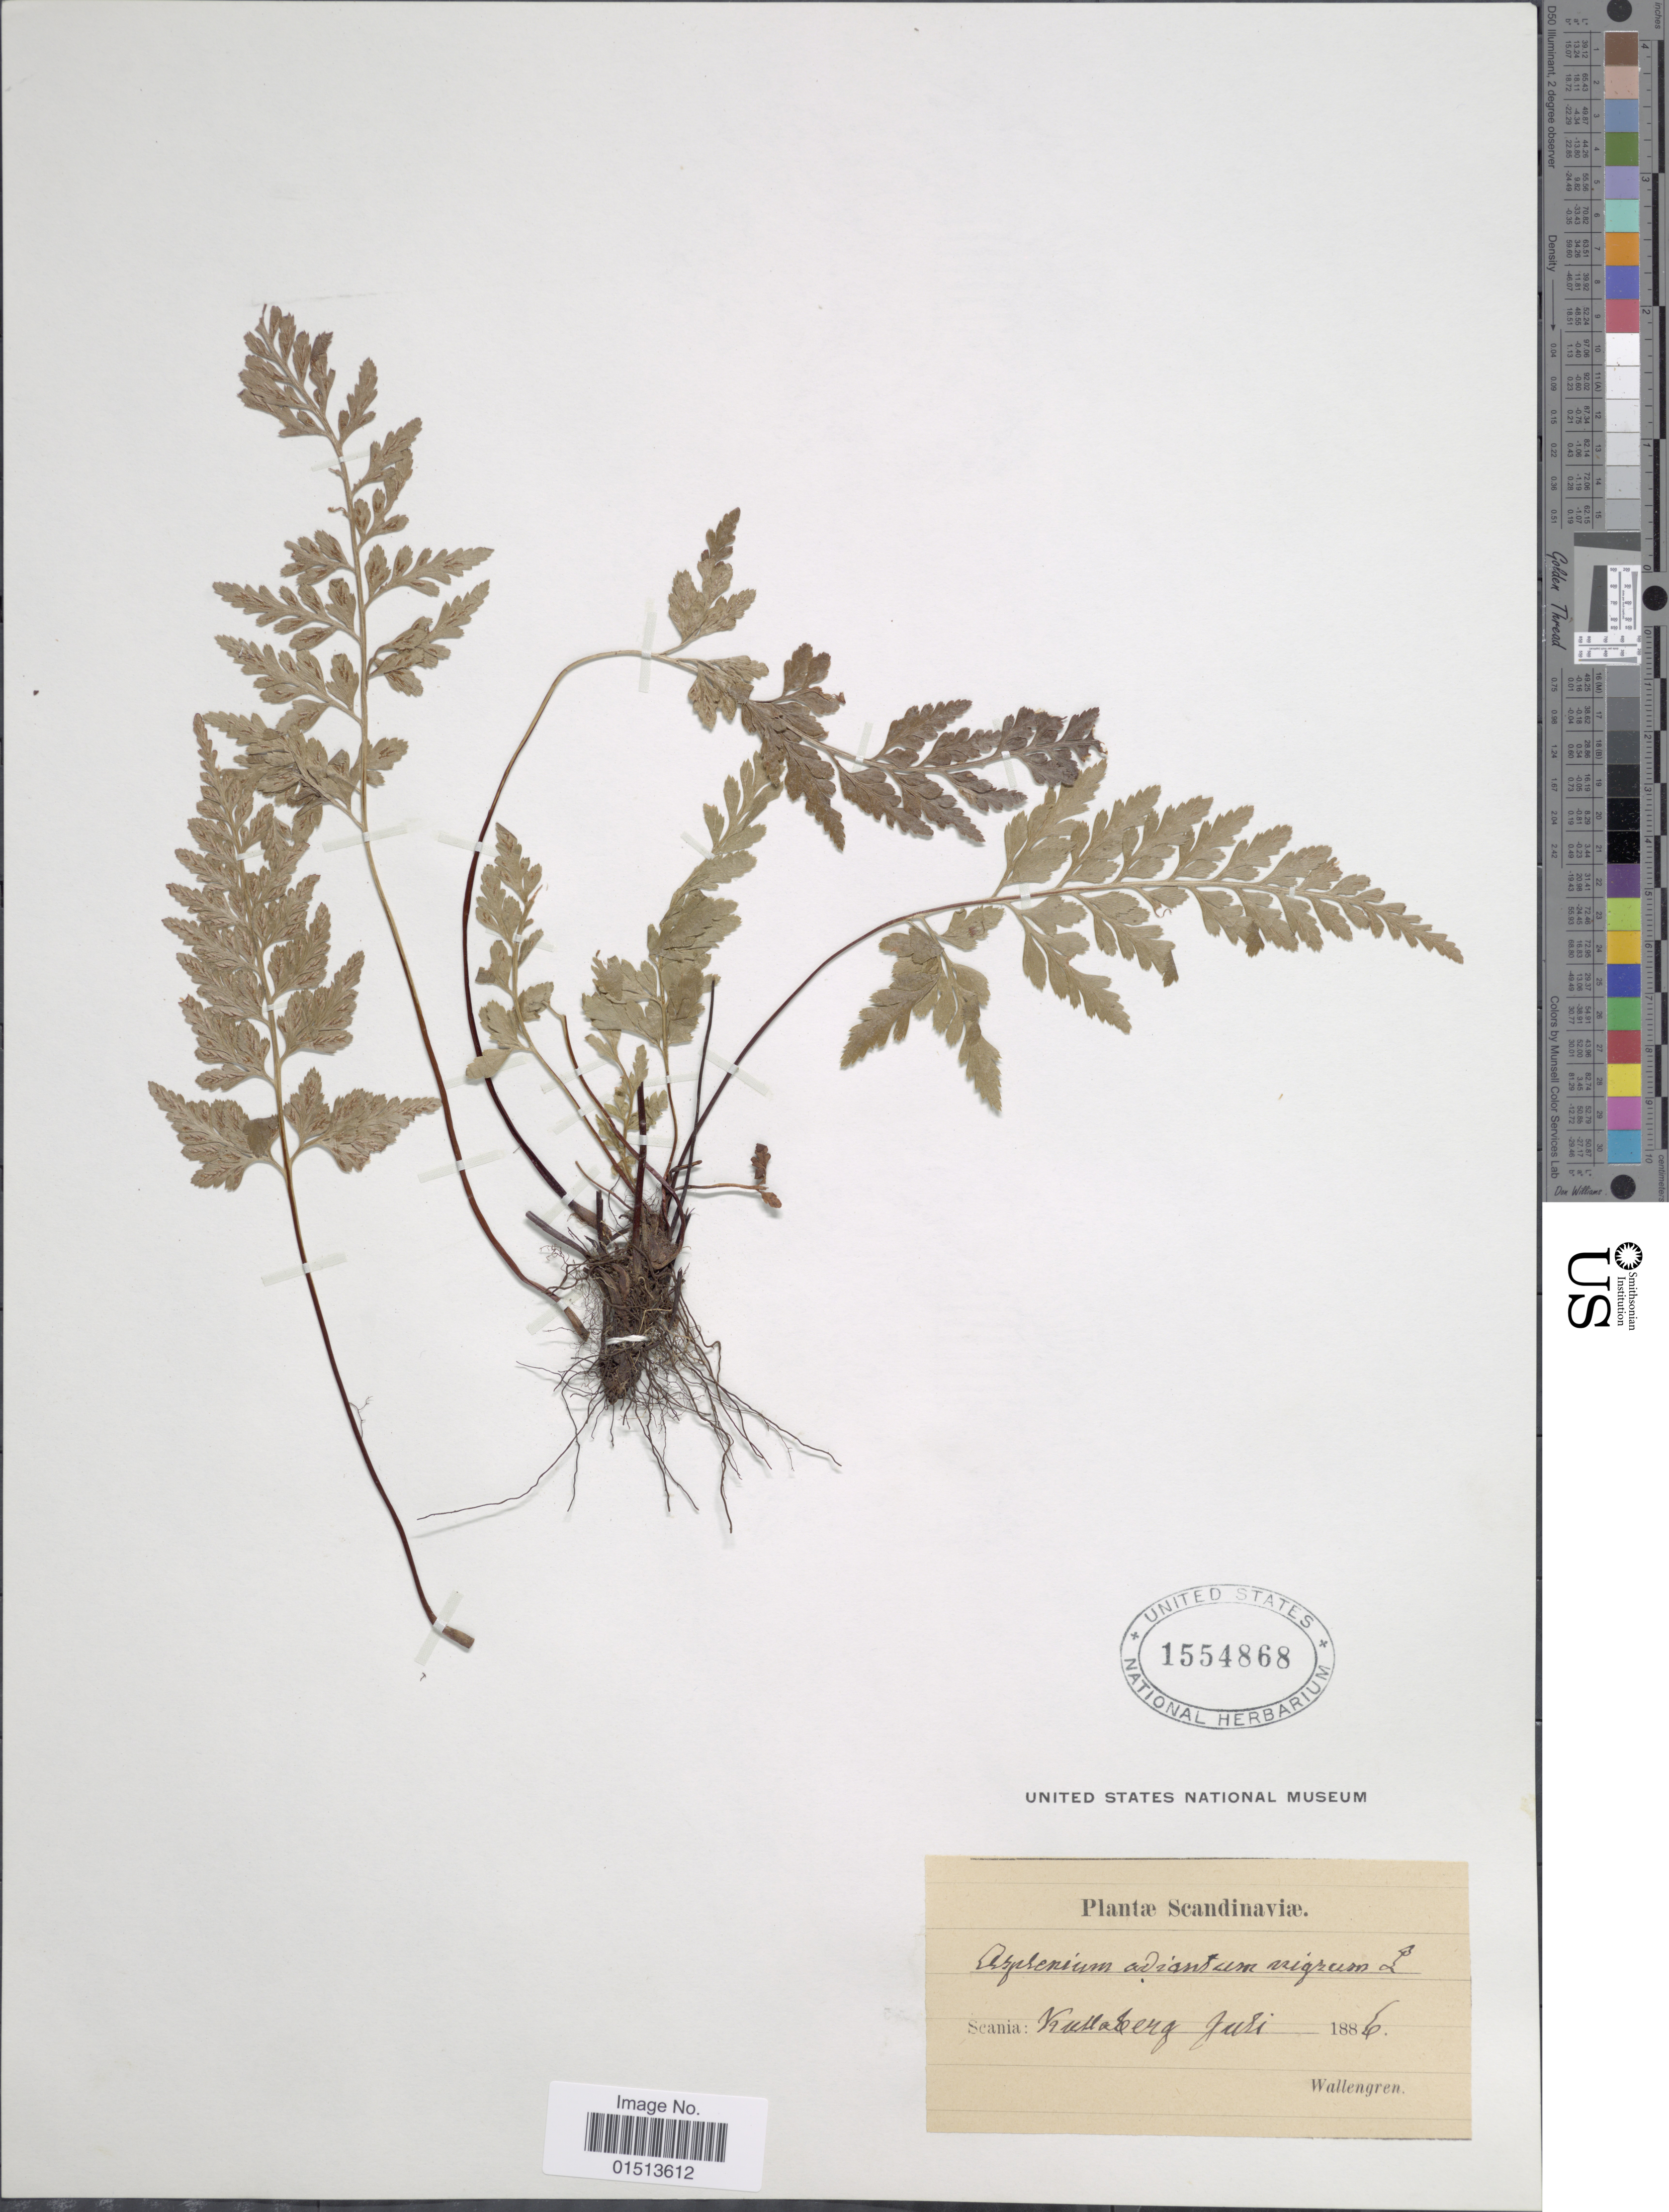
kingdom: Plantae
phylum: Tracheophyta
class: Polypodiopsida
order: Polypodiales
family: Aspleniaceae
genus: Asplenium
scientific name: Asplenium adiantum-nigrum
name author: L.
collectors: Wallengren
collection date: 1886-07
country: Sweden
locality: Scania: Kullaberg.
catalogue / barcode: US 1554868